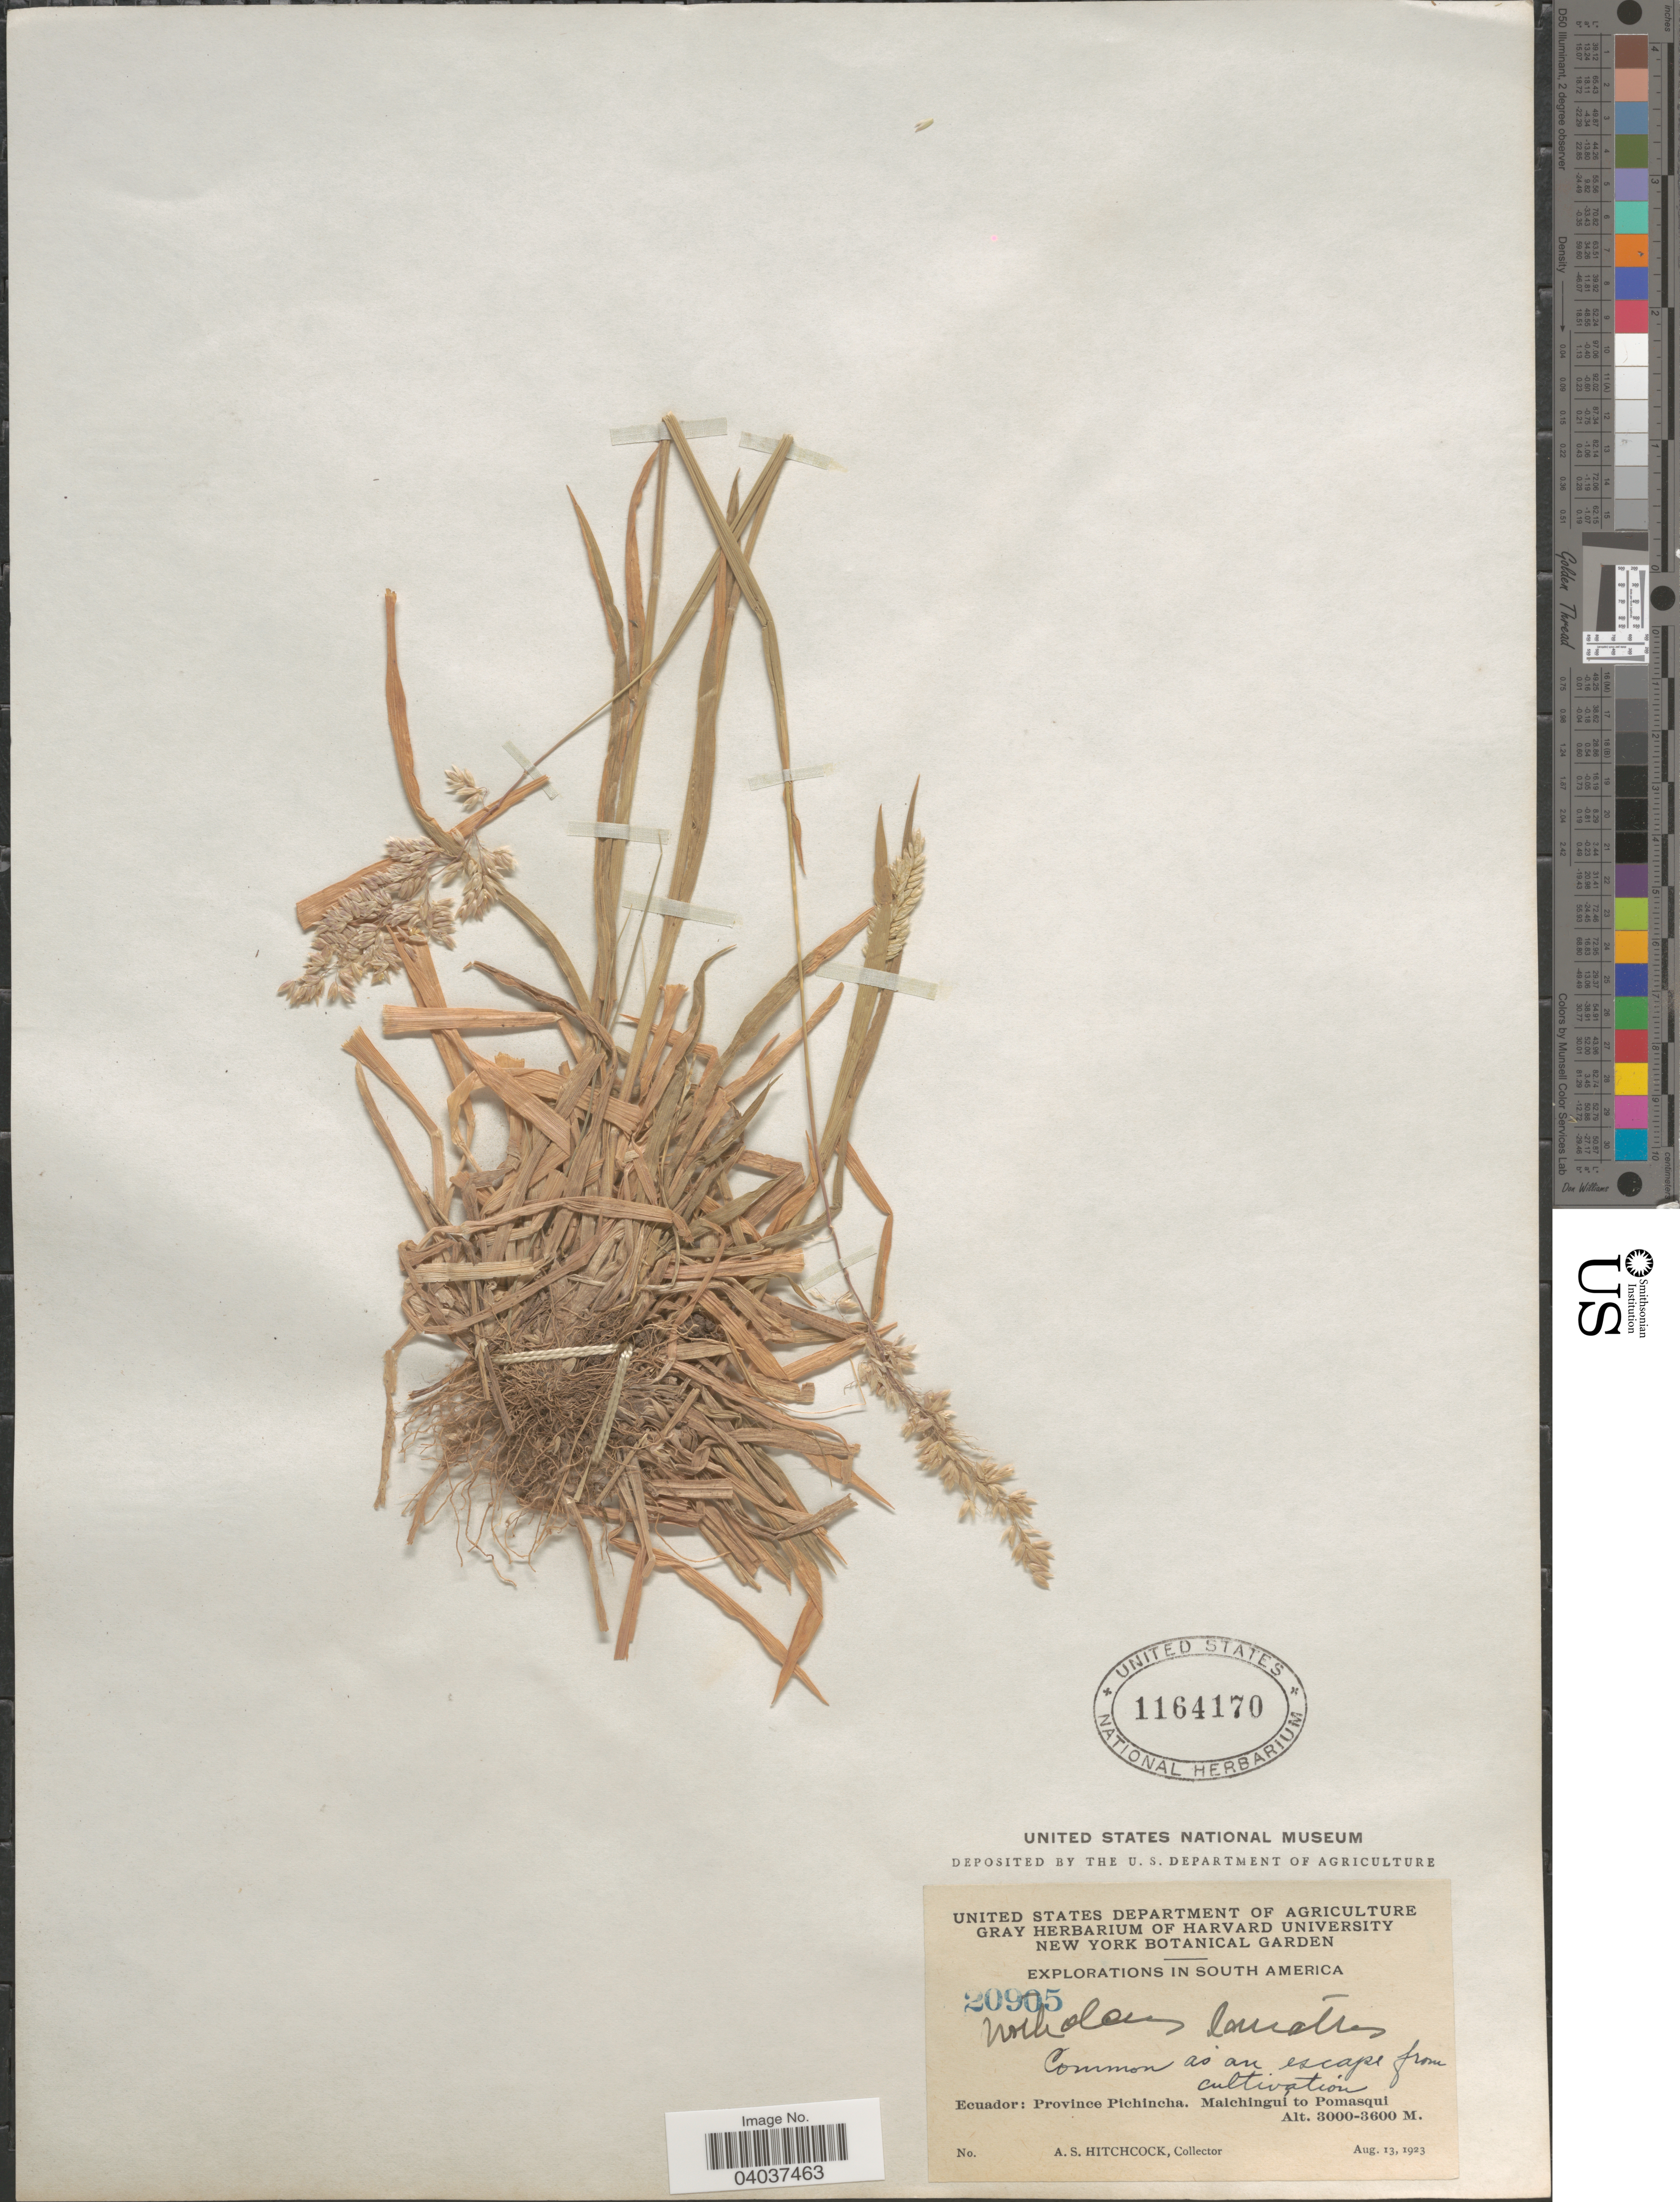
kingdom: Plantae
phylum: Tracheophyta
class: Liliopsida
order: Poales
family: Poaceae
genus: Holcus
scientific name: Holcus lanatus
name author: L.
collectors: A. S. Hitchcock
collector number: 20905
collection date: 1923-08-13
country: Ecuador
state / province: Pichincha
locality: Malchinguí to Pomasqui.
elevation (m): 3000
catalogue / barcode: US 1164170